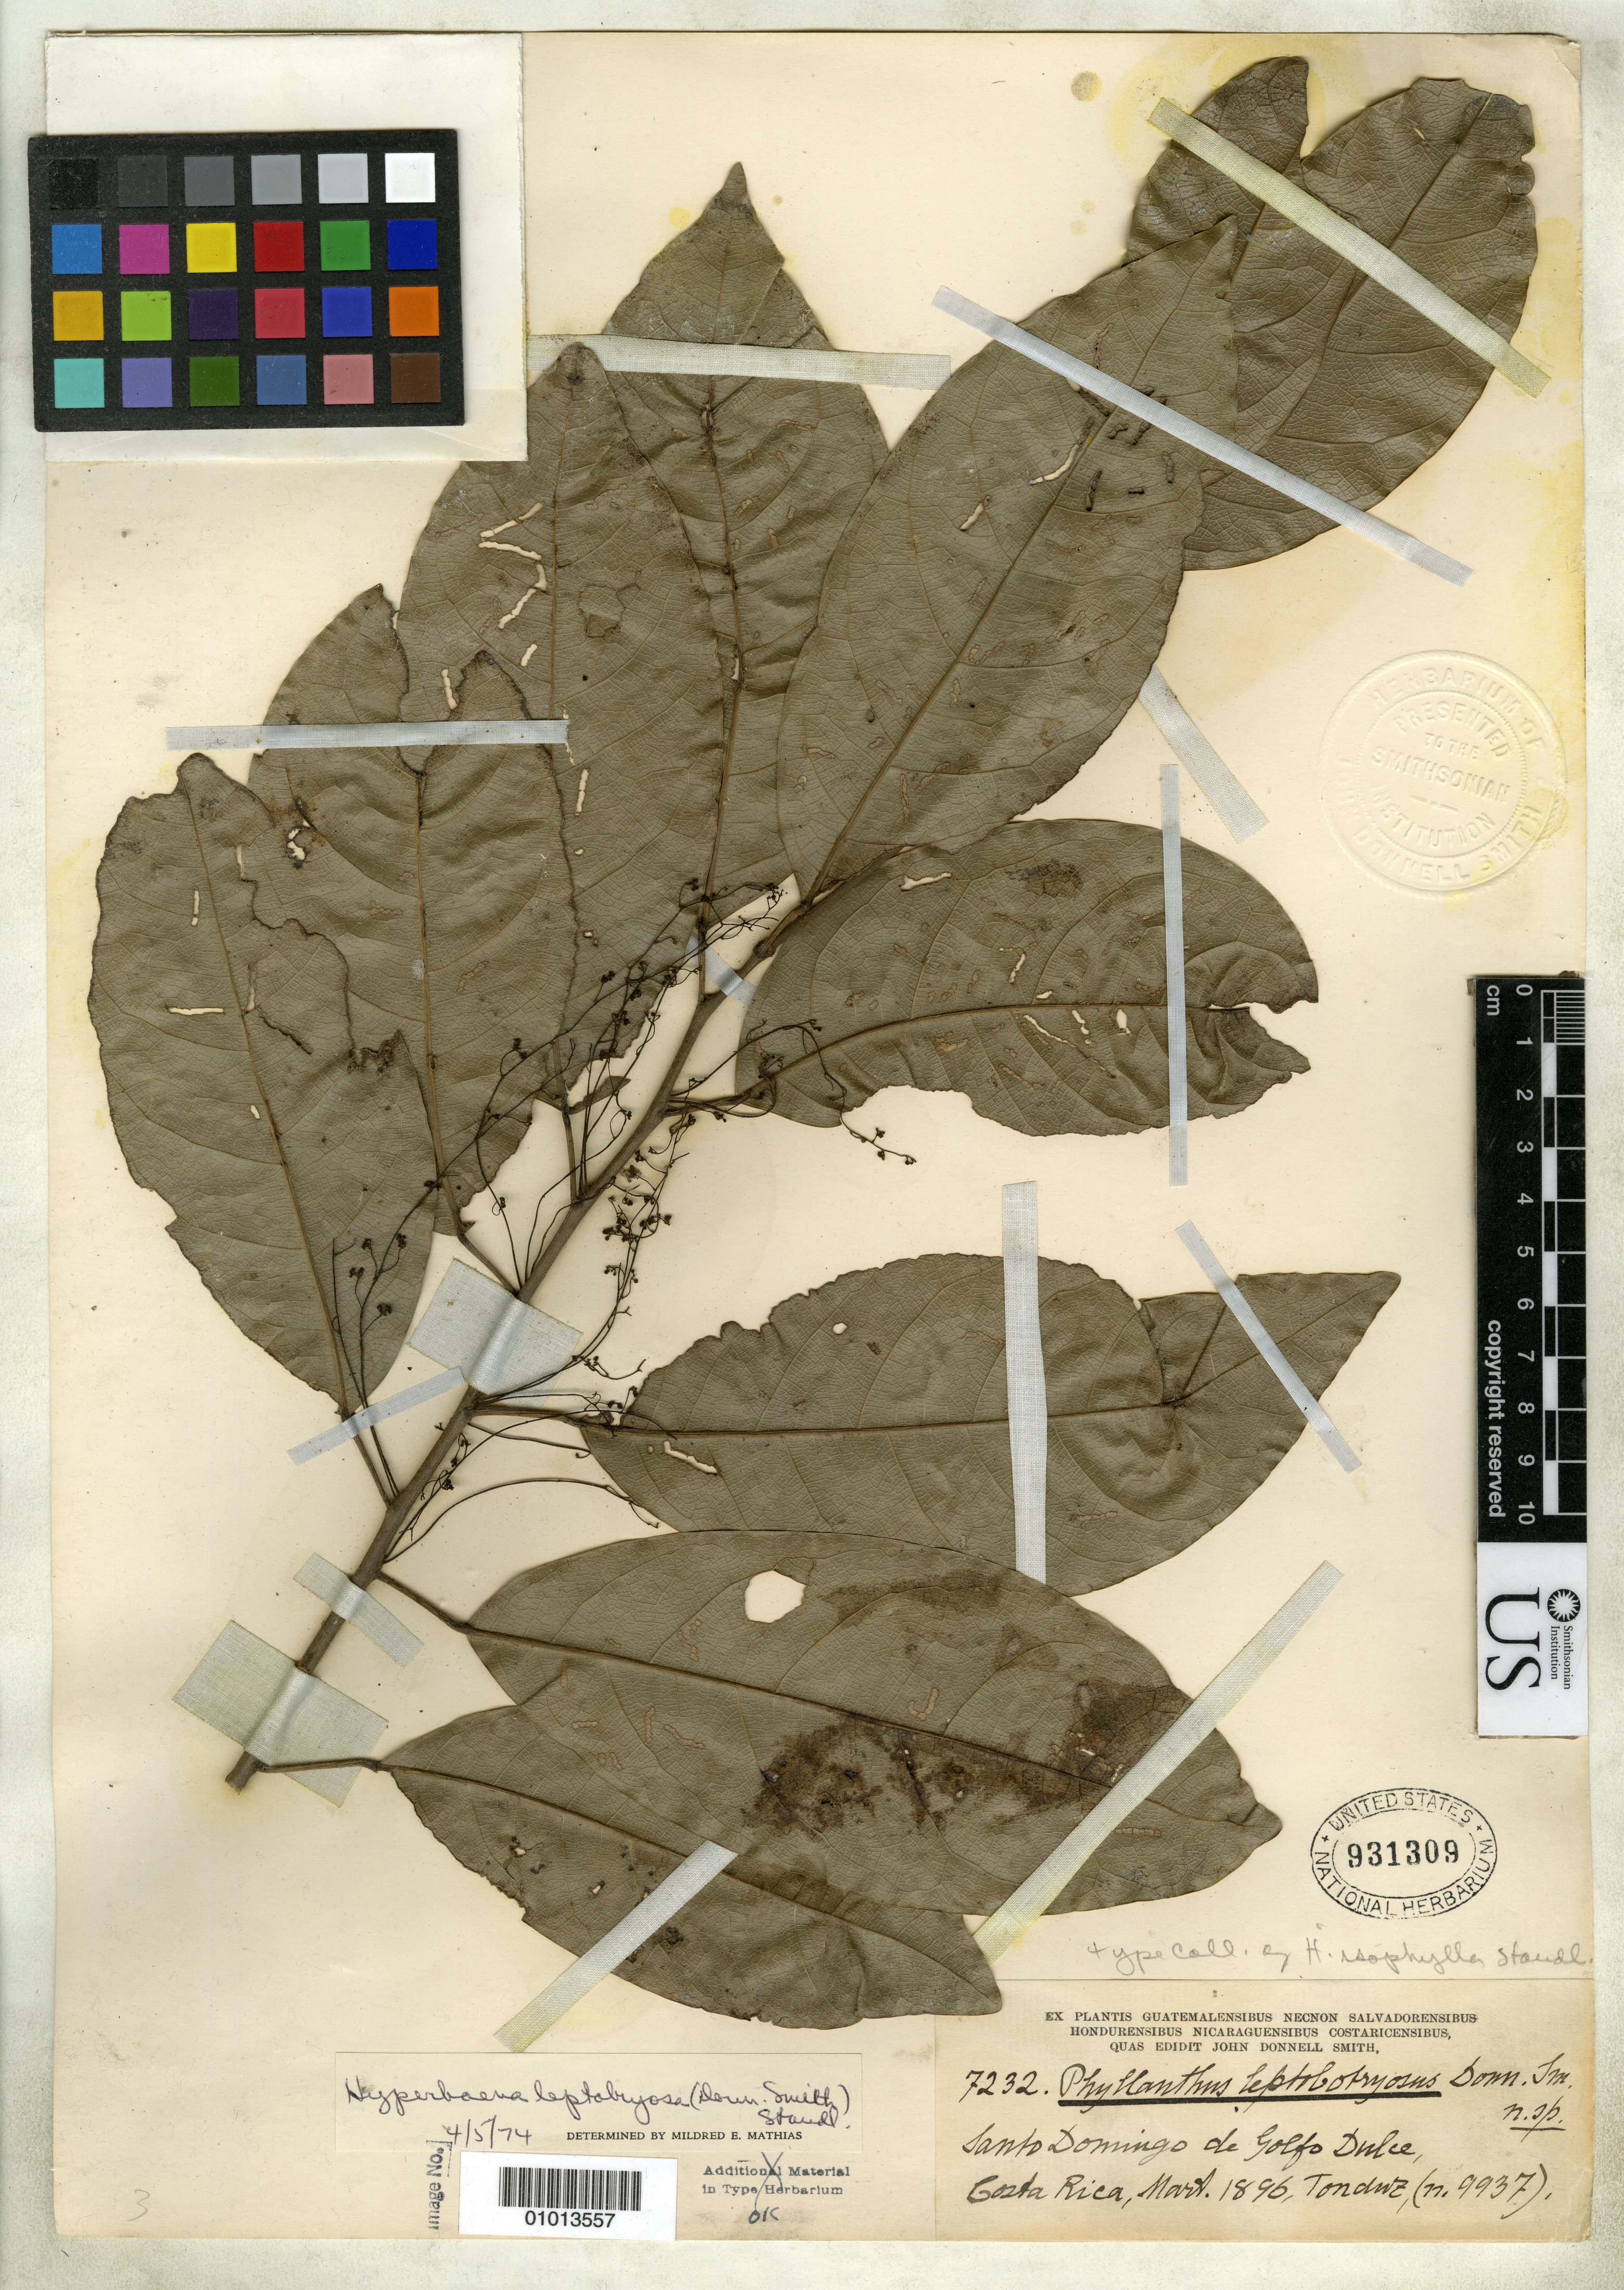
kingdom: Plantae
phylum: Tracheophyta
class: Magnoliopsida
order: Malpighiales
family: Phyllanthaceae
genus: Phyllanthus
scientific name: Phyllanthus leptobotryosus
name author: Donn. Sm.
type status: Isosyntype; Isotype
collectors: A. Tonduz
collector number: J.D.S. 7232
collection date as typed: Mar 1896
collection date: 1896-03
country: Costa Rica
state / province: Puntarenas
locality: Santo Domingo de Golfo Dulce.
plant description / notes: One of several US duplicates originally received from the John Donnell Smith herbarium, none identifiable as a holotype. At least 2 such duplicates were deaccessiond and sent to other herbaria (USNH 931306 to P, 931308 to NY). Mathias & Theobald (1981, Brittonia 33: 95; under Hyperbaena "leptobryosa") contend the "holotype" is at F, but unclear whether this is an effective lectotypification; there is at least one duplicate at F but it was never annotated by those authors (and was already annotated "isotype"). Another duplicate at F (their number 195419 as cited in protologue) is the holotype of Hyperbaena isophylla Standl. (nom. illeg. superfl., based on same collection) but neither record nor image for that specimen found on Field Museum website as of Oct. 2016. Tonduz 9937 was apparently re-numbered as "7232" by Donnell Smith, but (mis) cited in the protologue as "7332" [all duplicates seen by me at US and online are numbered 7232 rather than 7332]; Specimen ex John Donnell Smith herbarium.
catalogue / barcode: US 931309